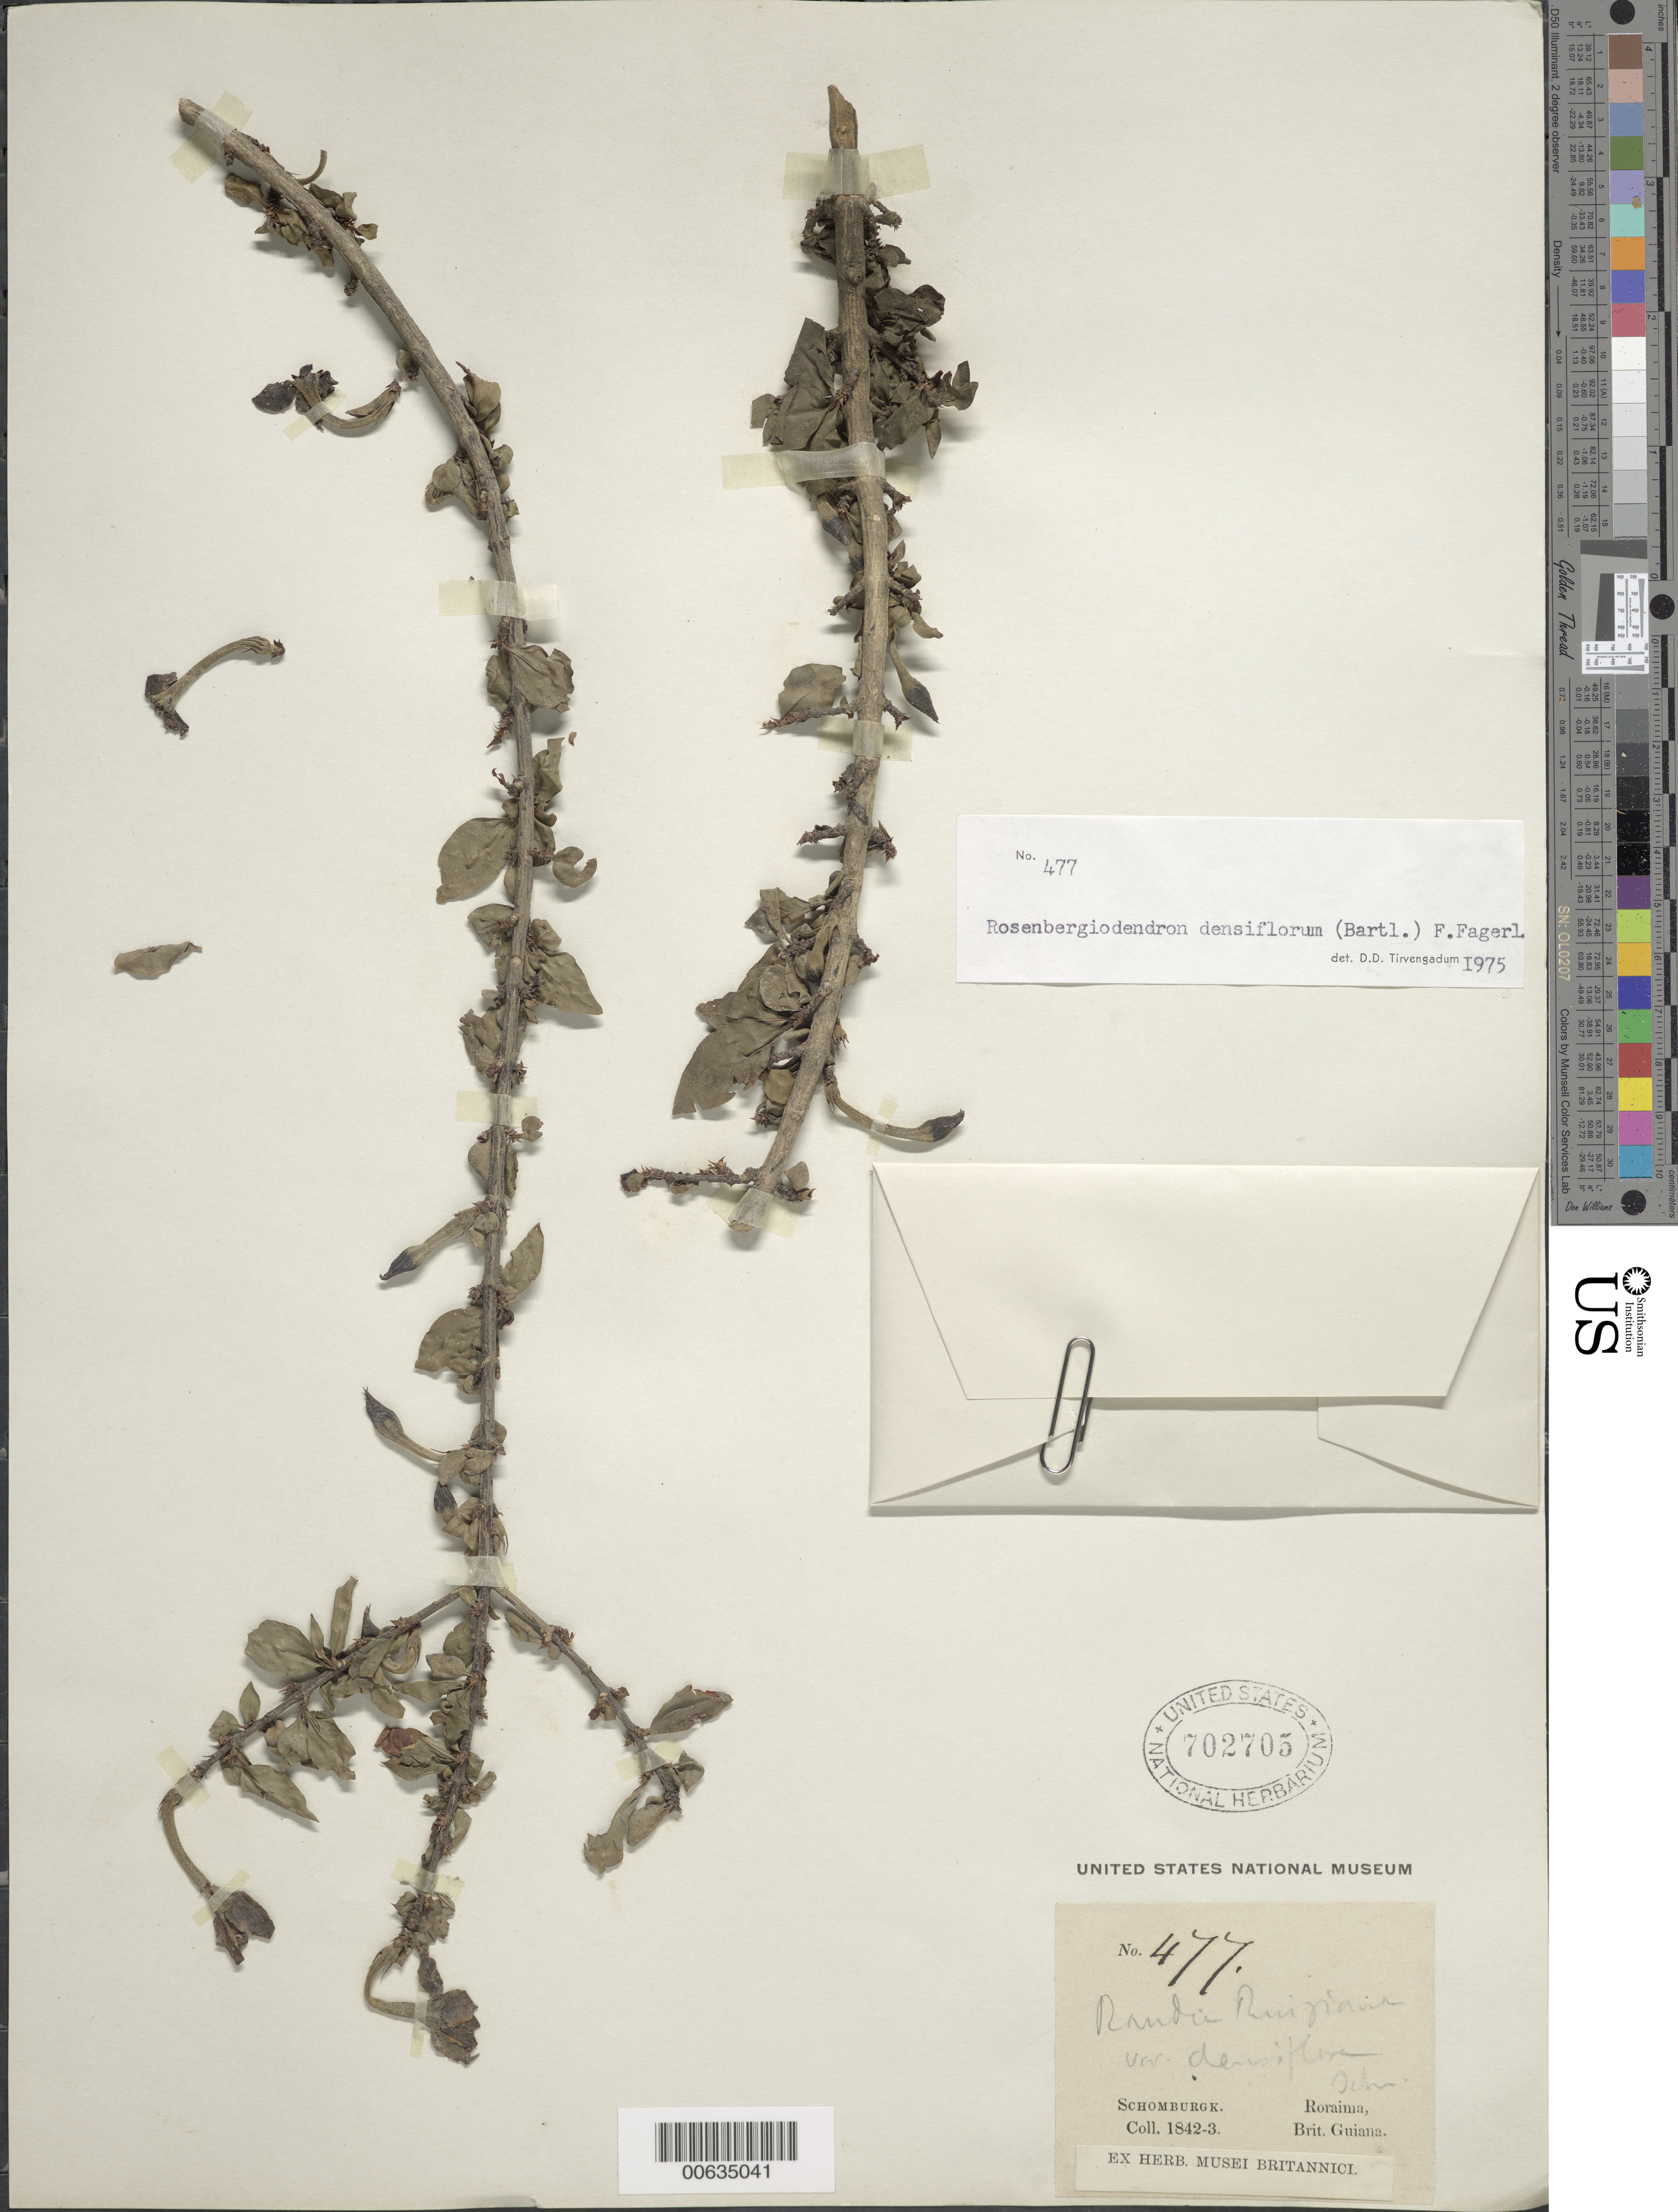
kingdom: Plantae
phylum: Tracheophyta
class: Magnoliopsida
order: Gentianales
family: Rubiaceae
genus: Rosenbergiodendron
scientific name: Rosenbergiodendron densiflorum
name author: (K. Schum.) Fagerl.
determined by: Tirvengadum, D. D.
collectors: R. H. Schomburgk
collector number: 477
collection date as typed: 1842 to 1843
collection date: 1842/1843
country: Guyana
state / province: Cuyuni-Mazaruni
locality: Mt. Roraima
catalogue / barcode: US 702705